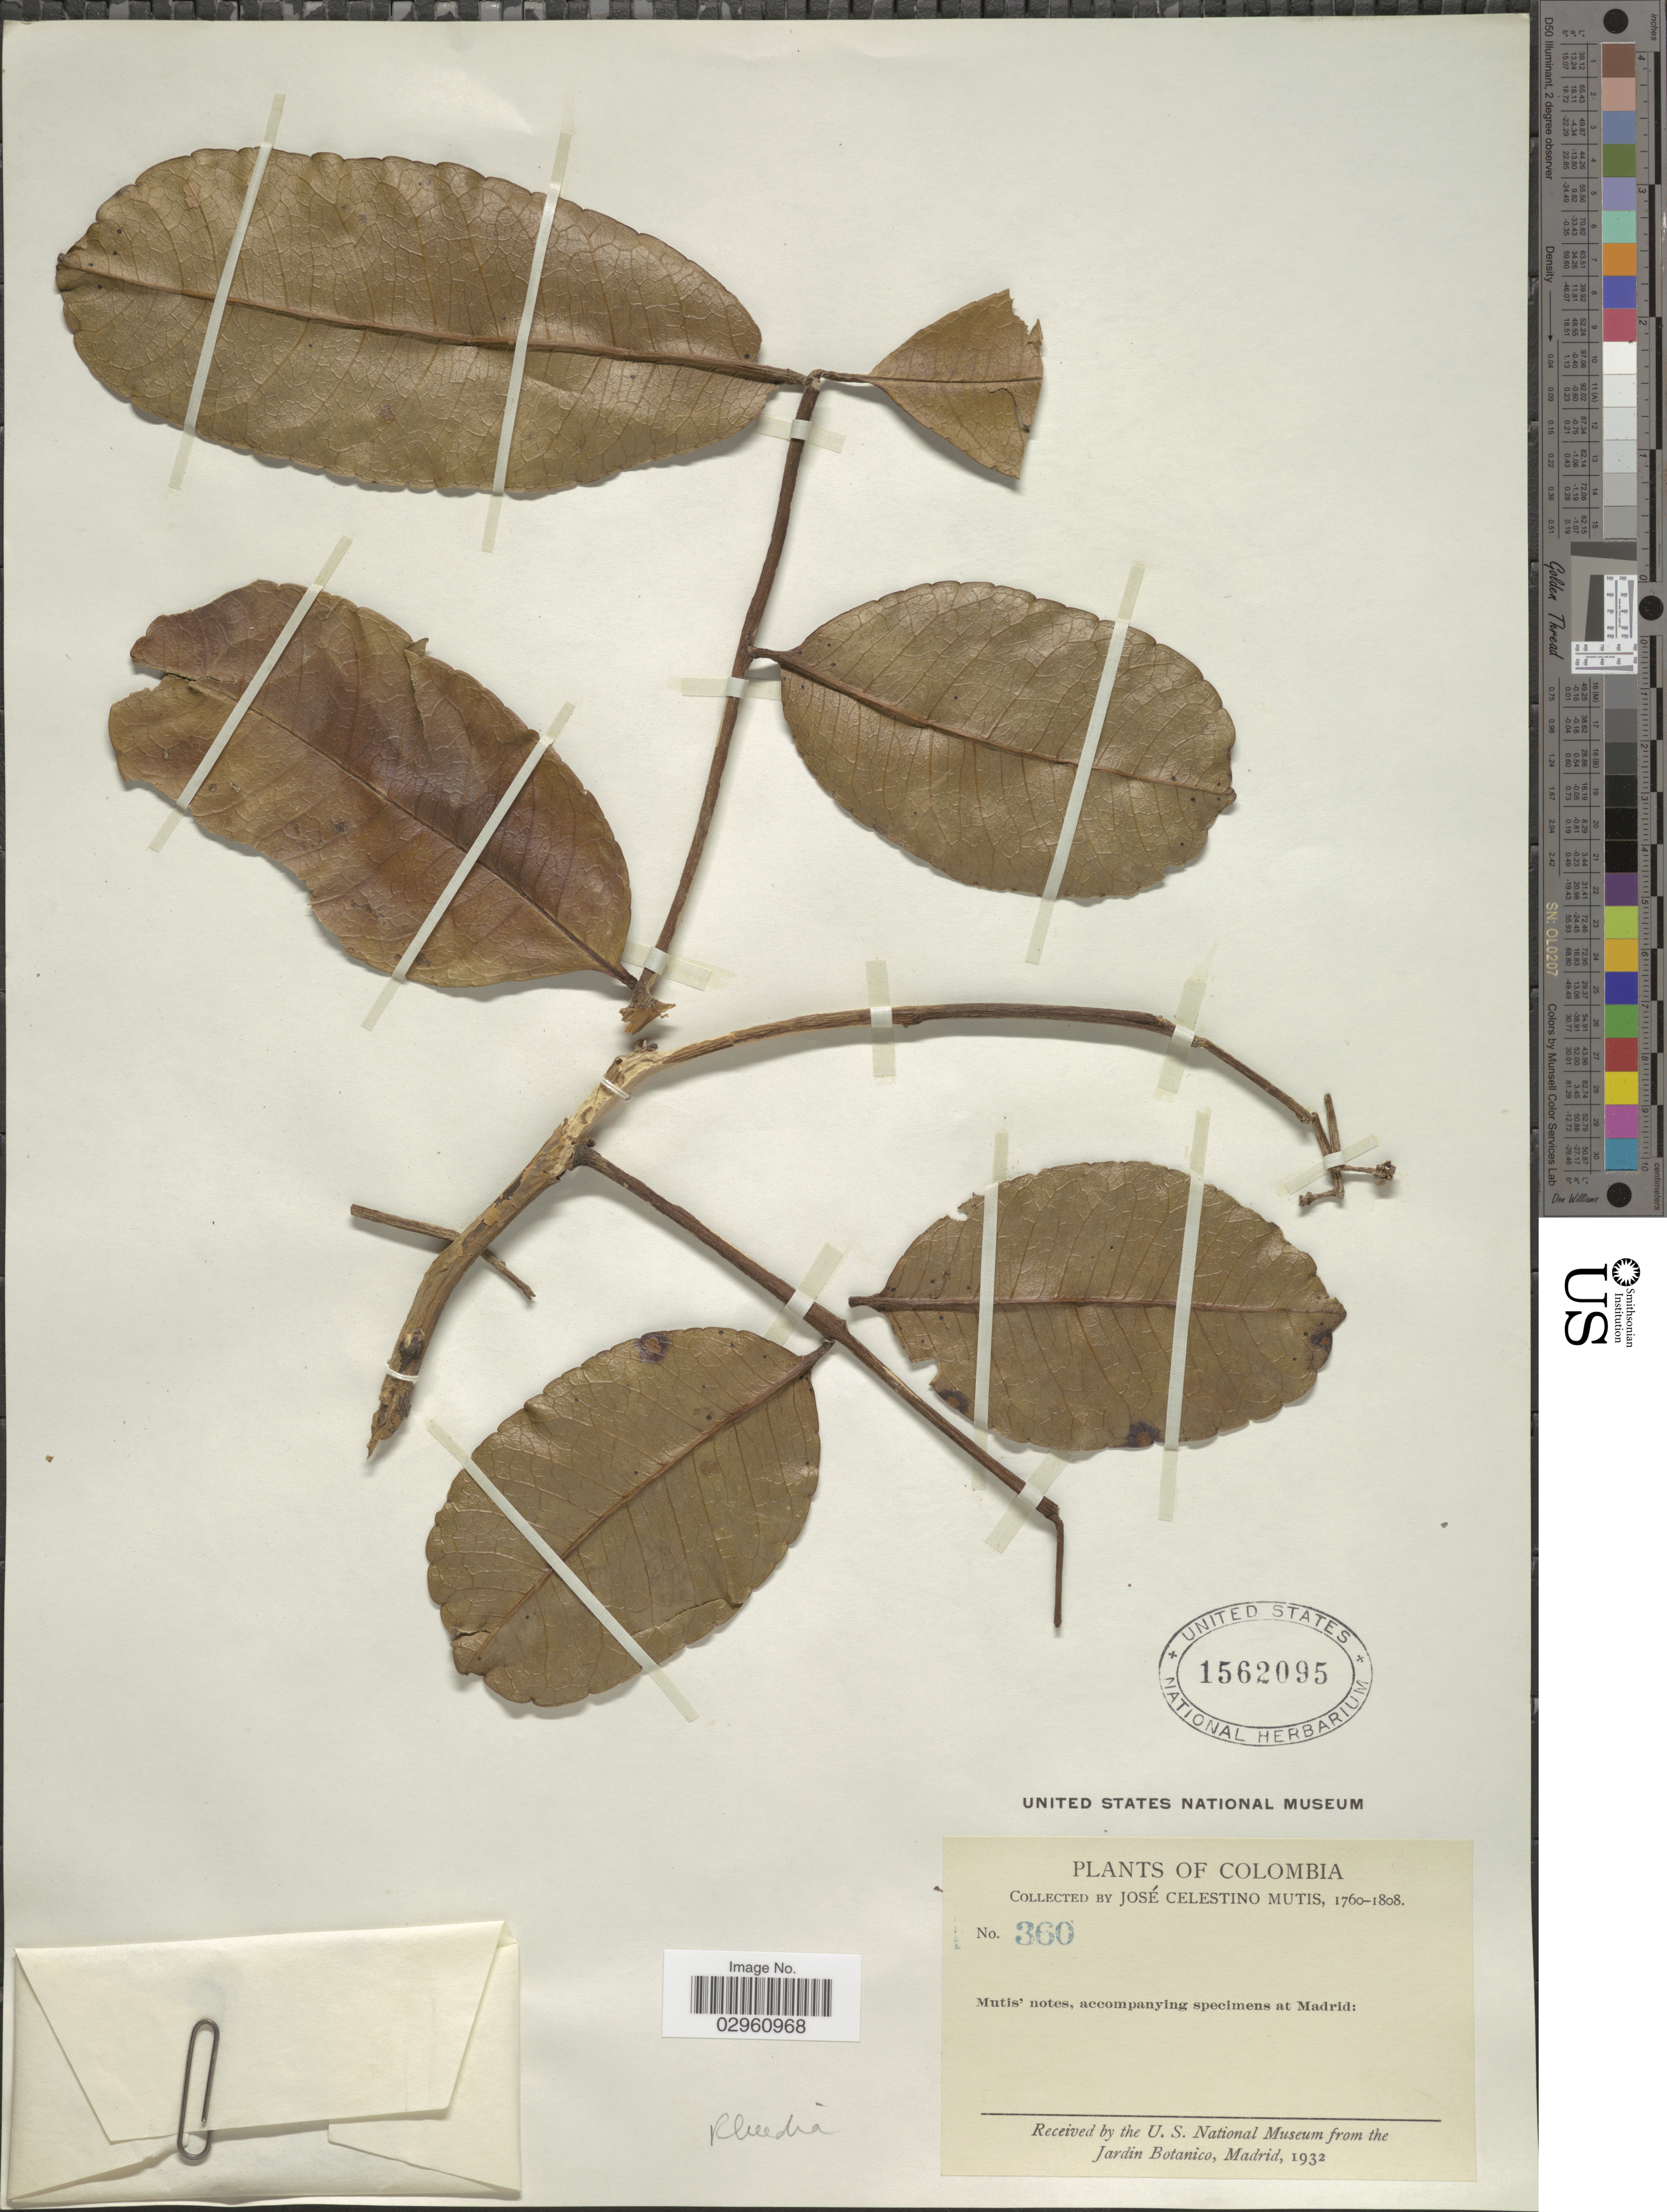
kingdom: Plantae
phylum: Tracheophyta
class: Magnoliopsida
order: Sapindales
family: Rutaceae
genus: Zanthoxylum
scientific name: Zanthoxylum quinduense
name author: Tul.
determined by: Londoño-Echeverri, Y.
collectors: J. C. B. Mutis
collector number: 360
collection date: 1760/1808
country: Colombia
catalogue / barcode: US 1562095